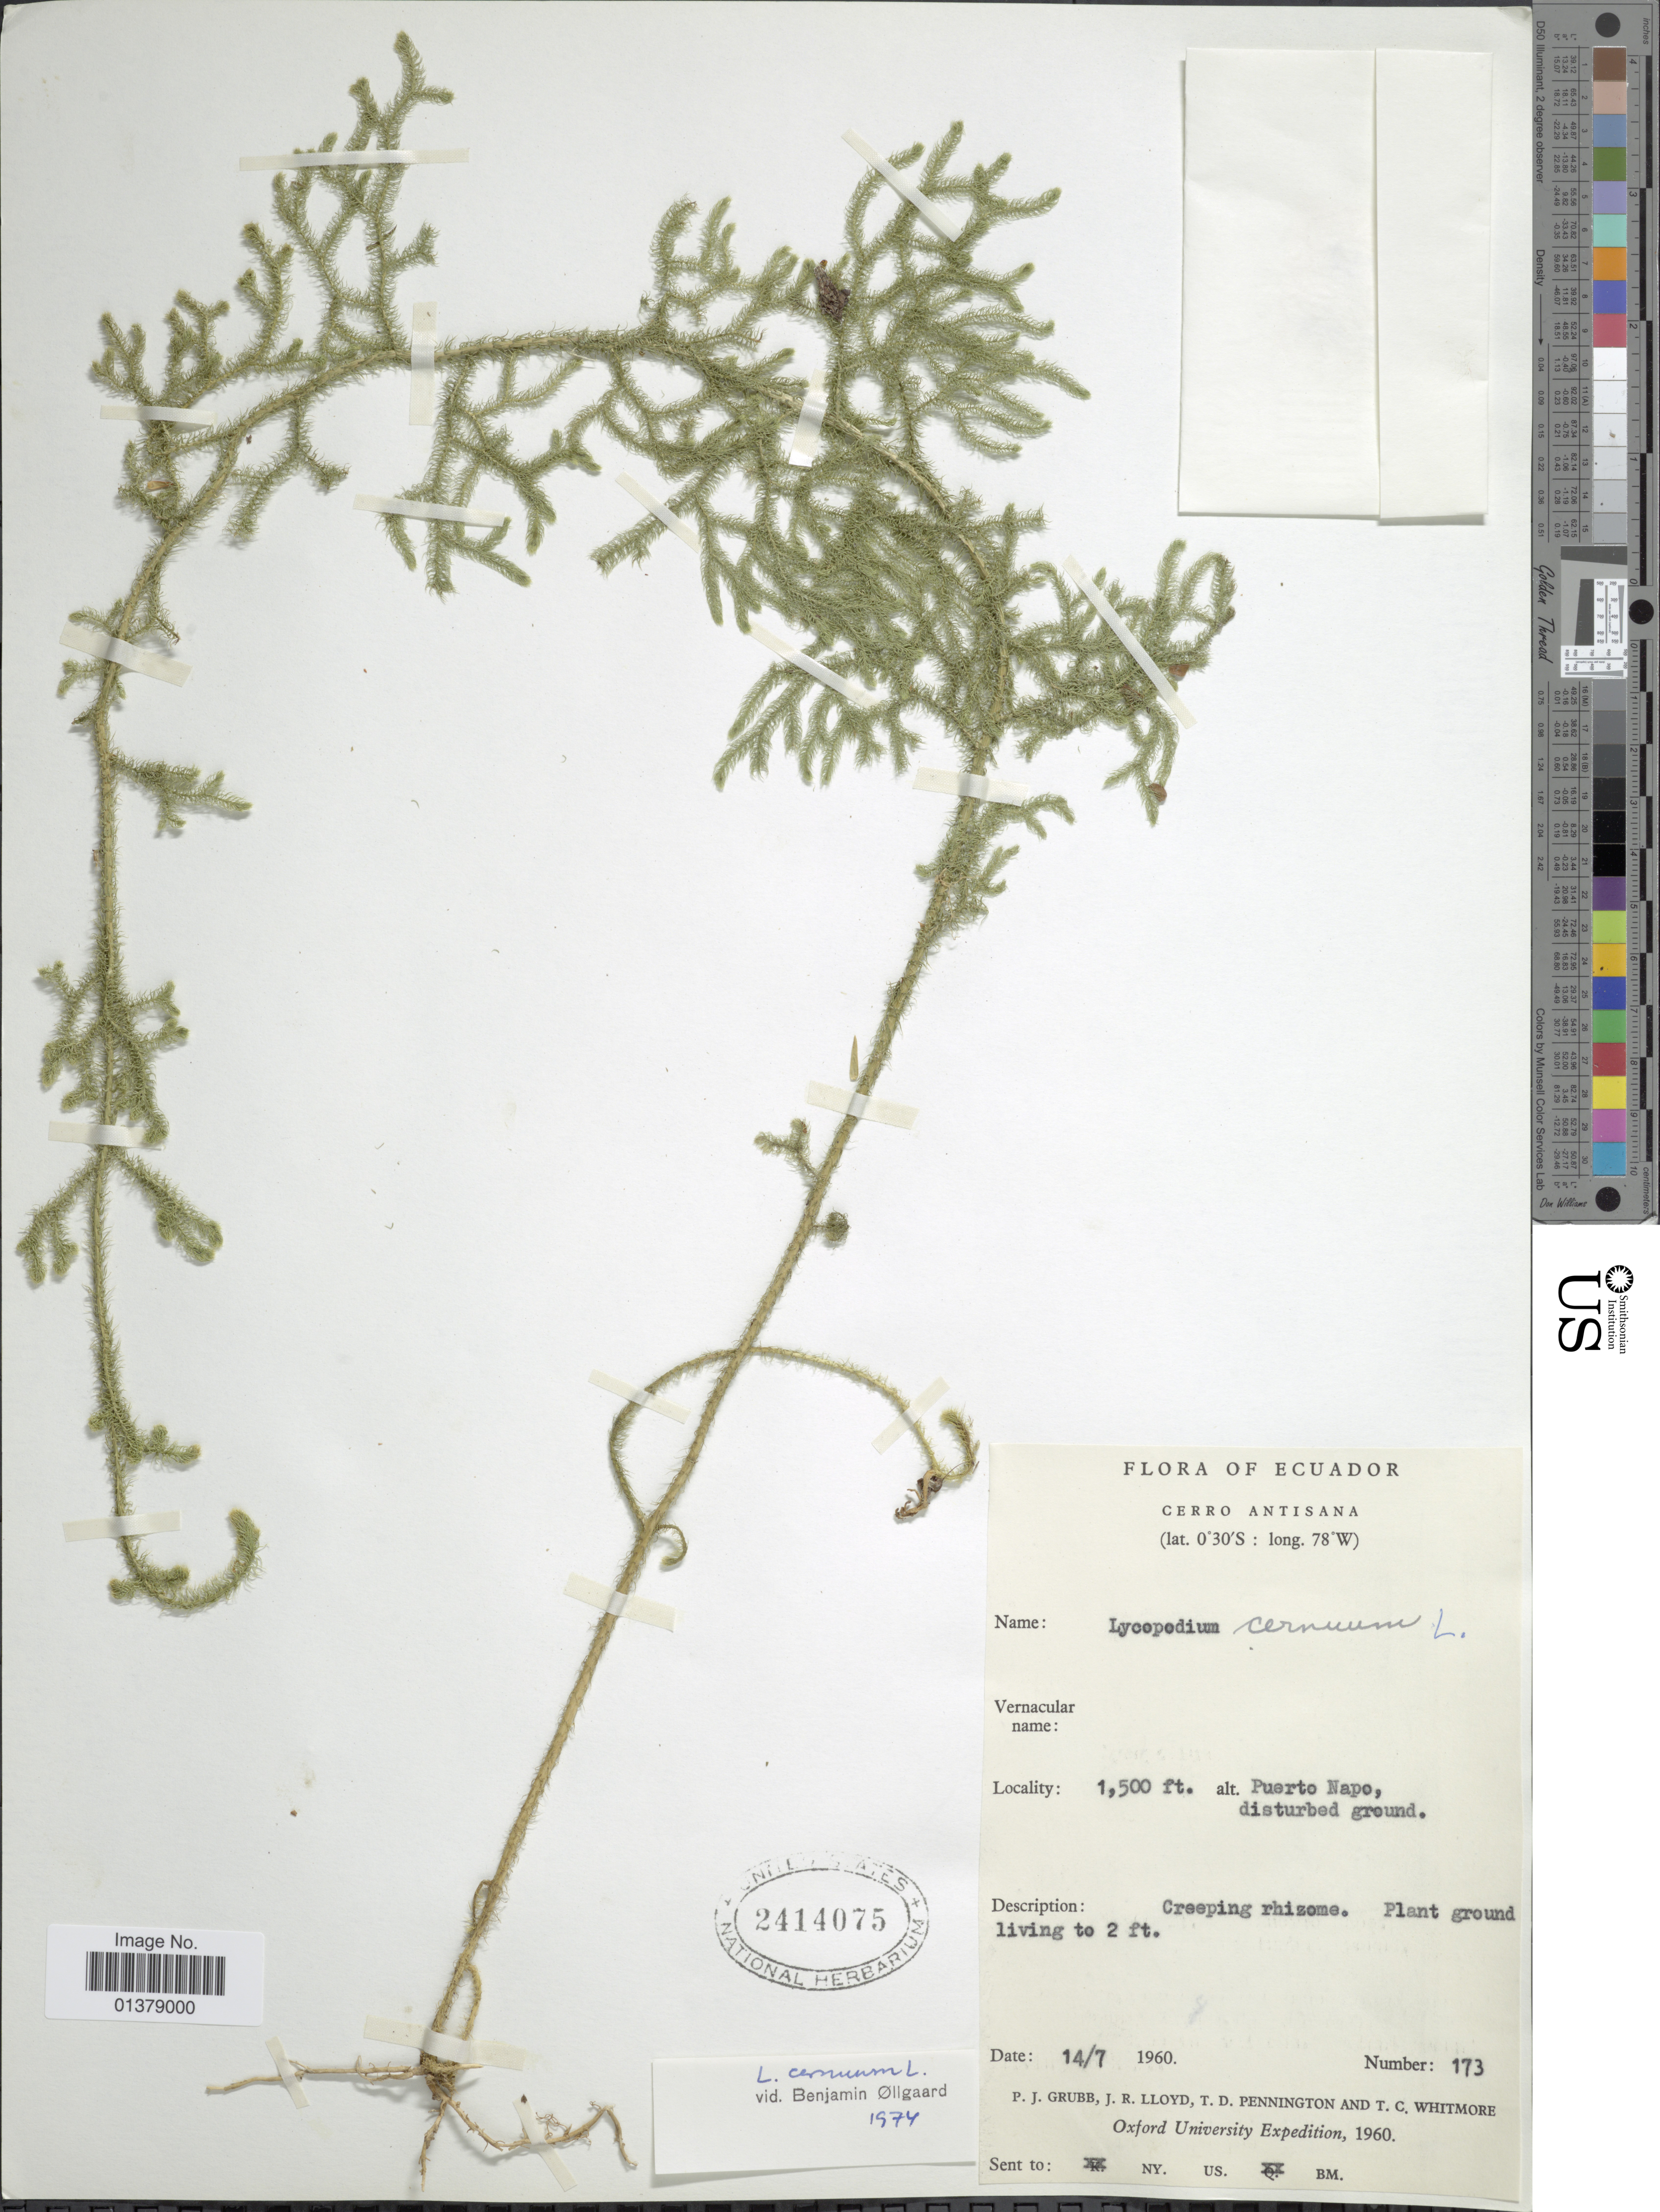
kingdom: Plantae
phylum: Tracheophyta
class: Lycopodiopsida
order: Lycopodiales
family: Lycopodiaceae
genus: Palhinhaea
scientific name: Palhinhaea cernua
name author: (L.) Vasc. & Franco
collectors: P. J. Grubb, J. R. Lloyd, T. D. Pennington & T. C. Whitmore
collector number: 173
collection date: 1960-07-14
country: Ecuador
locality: Cerro Antisana, Puerto Napo, disturbed ground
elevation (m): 457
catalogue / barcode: US 2414075